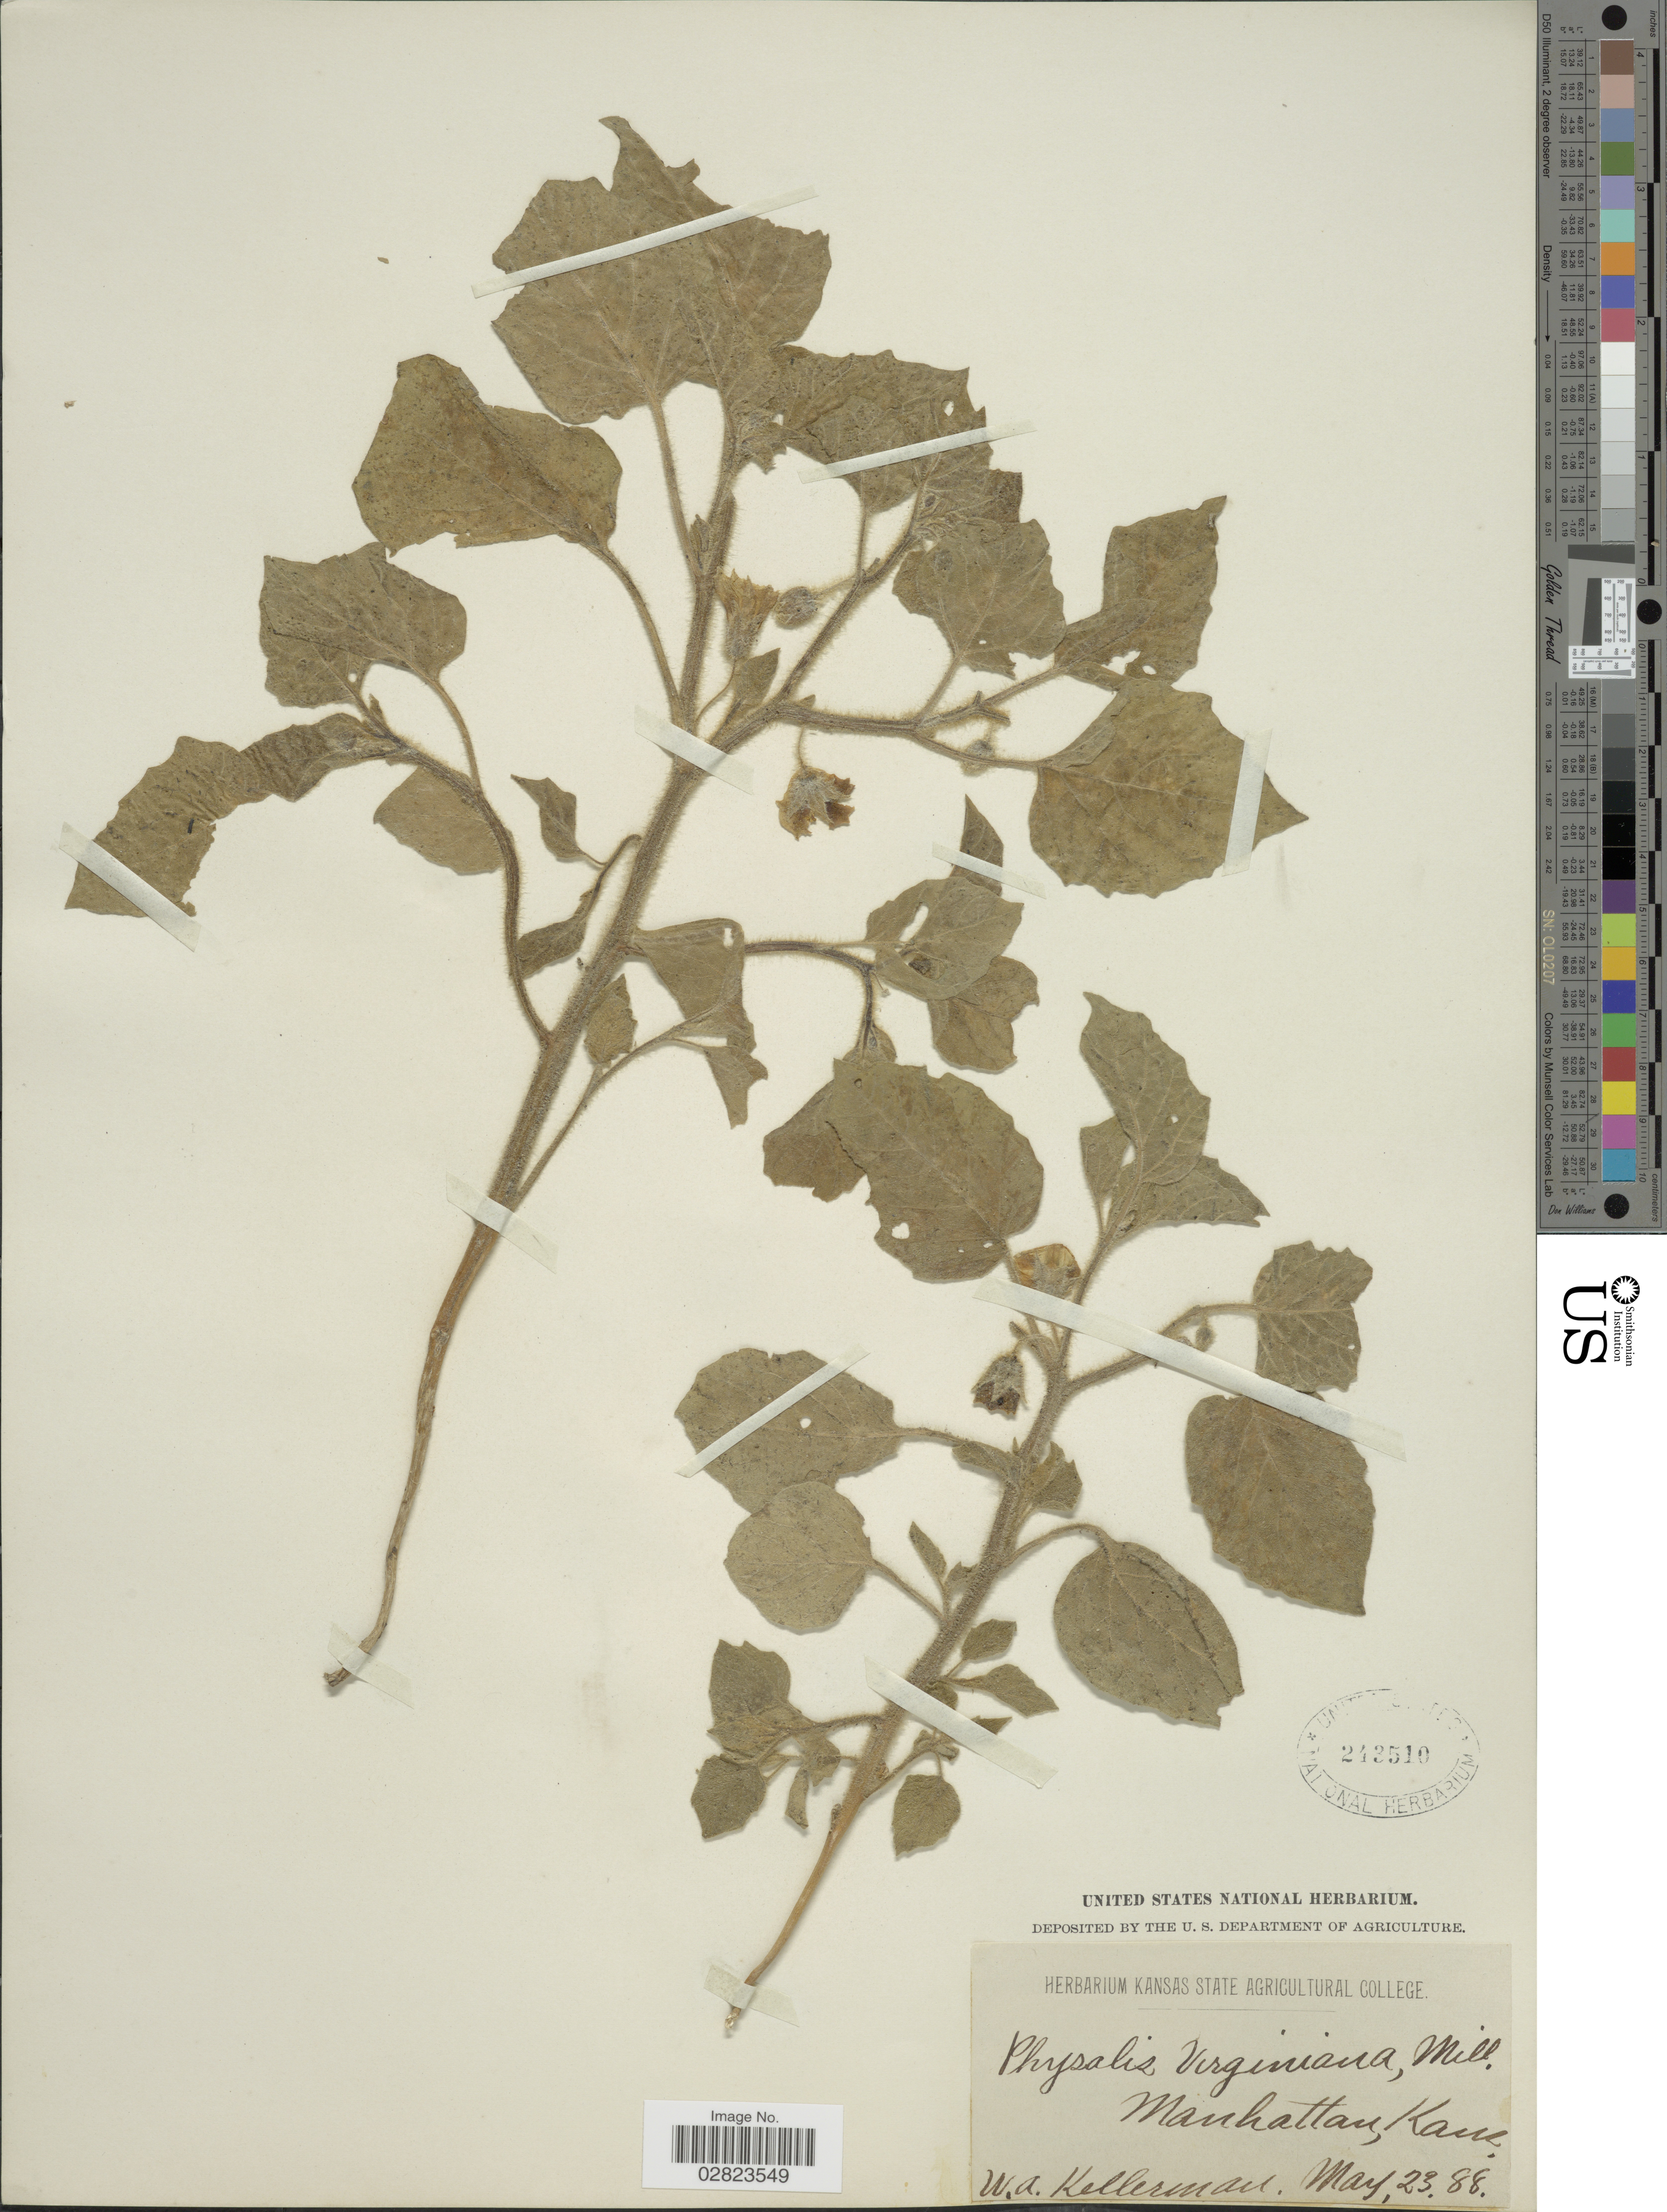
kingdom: Plantae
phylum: Tracheophyta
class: Magnoliopsida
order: Solanales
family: Solanaceae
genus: Physalis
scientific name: Physalis heterophylla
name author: Nees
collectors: W. Kellerman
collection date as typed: Transcribed d/m/y: 23/5/88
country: United States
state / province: Kansas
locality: Manhattan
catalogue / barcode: US 243510